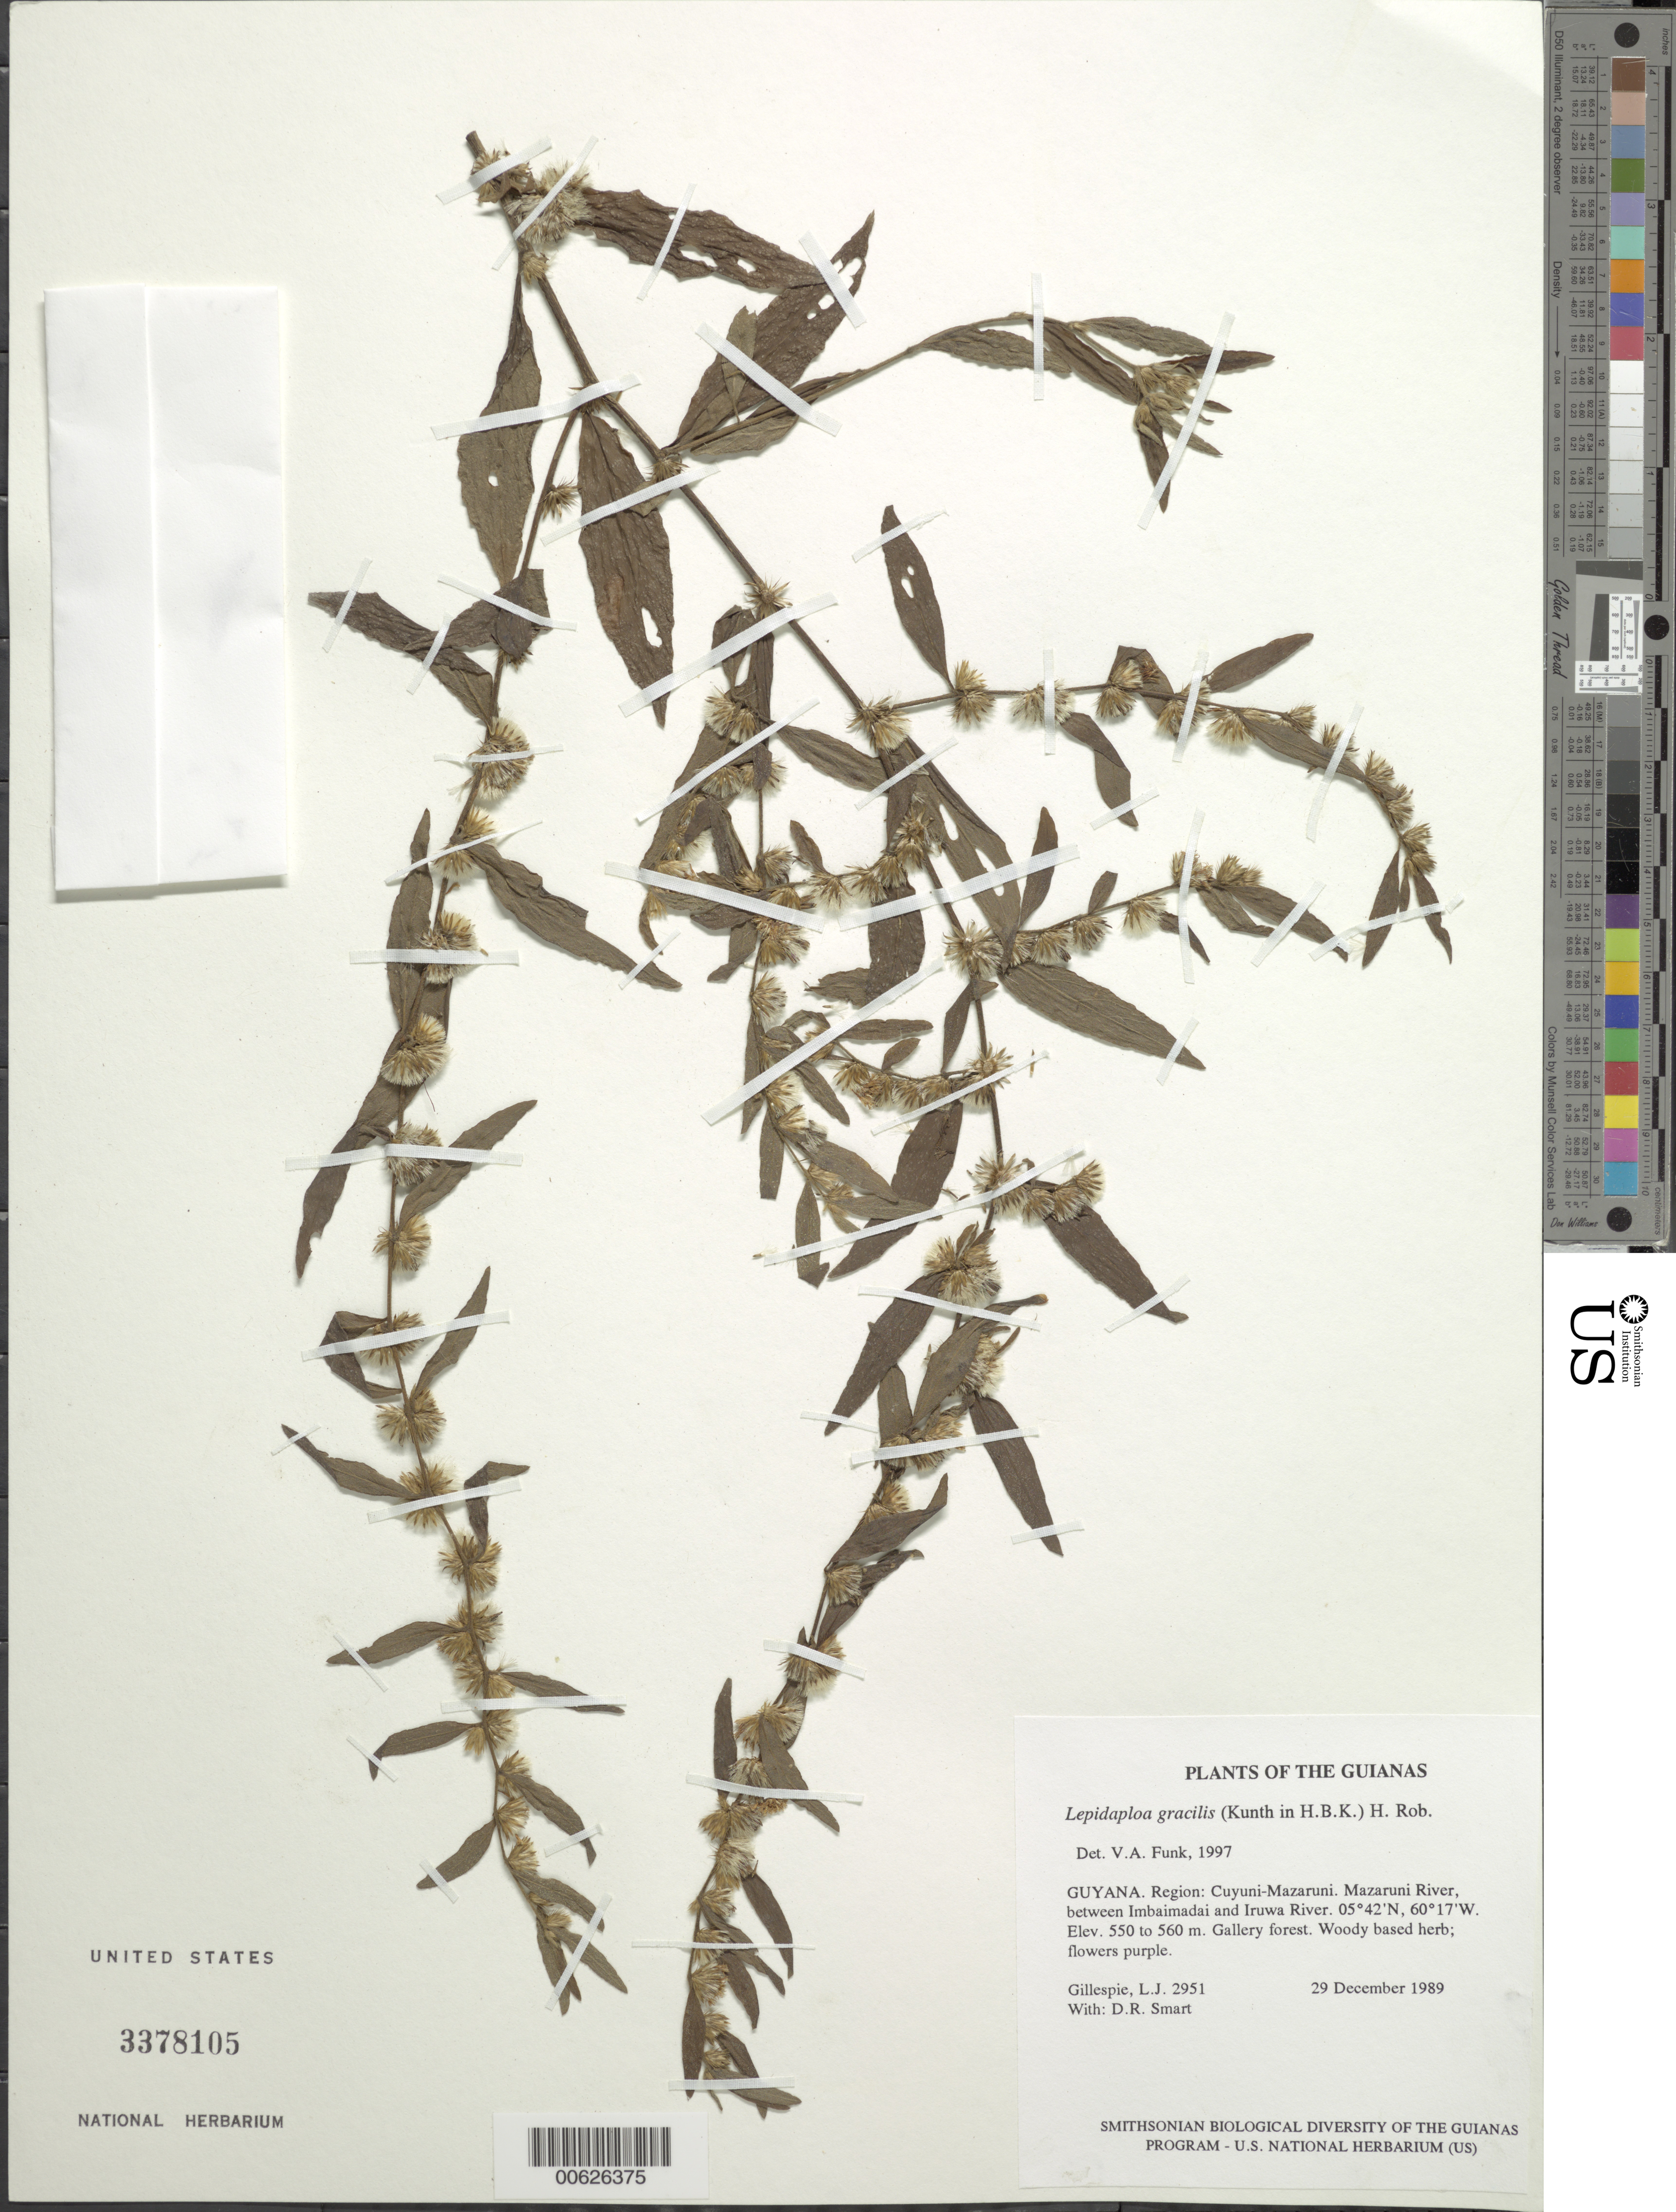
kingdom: Plantae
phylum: Tracheophyta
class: Magnoliopsida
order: Asterales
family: Asteraceae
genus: Lepidaploa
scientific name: Lepidaploa gracilis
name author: (Kunth) H. Rob.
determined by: Funk, Vicki A., (BOT), Smithsonian Institution - National Museum of Natural History (UNITED STATES)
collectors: L. J. Gillespie & D. R. Smart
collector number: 2951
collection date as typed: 29 December 1989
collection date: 1989-12-29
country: Guyana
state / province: Cuyuni-Mazaruni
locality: Mazaruni River, between Imbaimadai and Iruwa River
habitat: Gallery forest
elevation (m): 550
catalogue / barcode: US 3378105